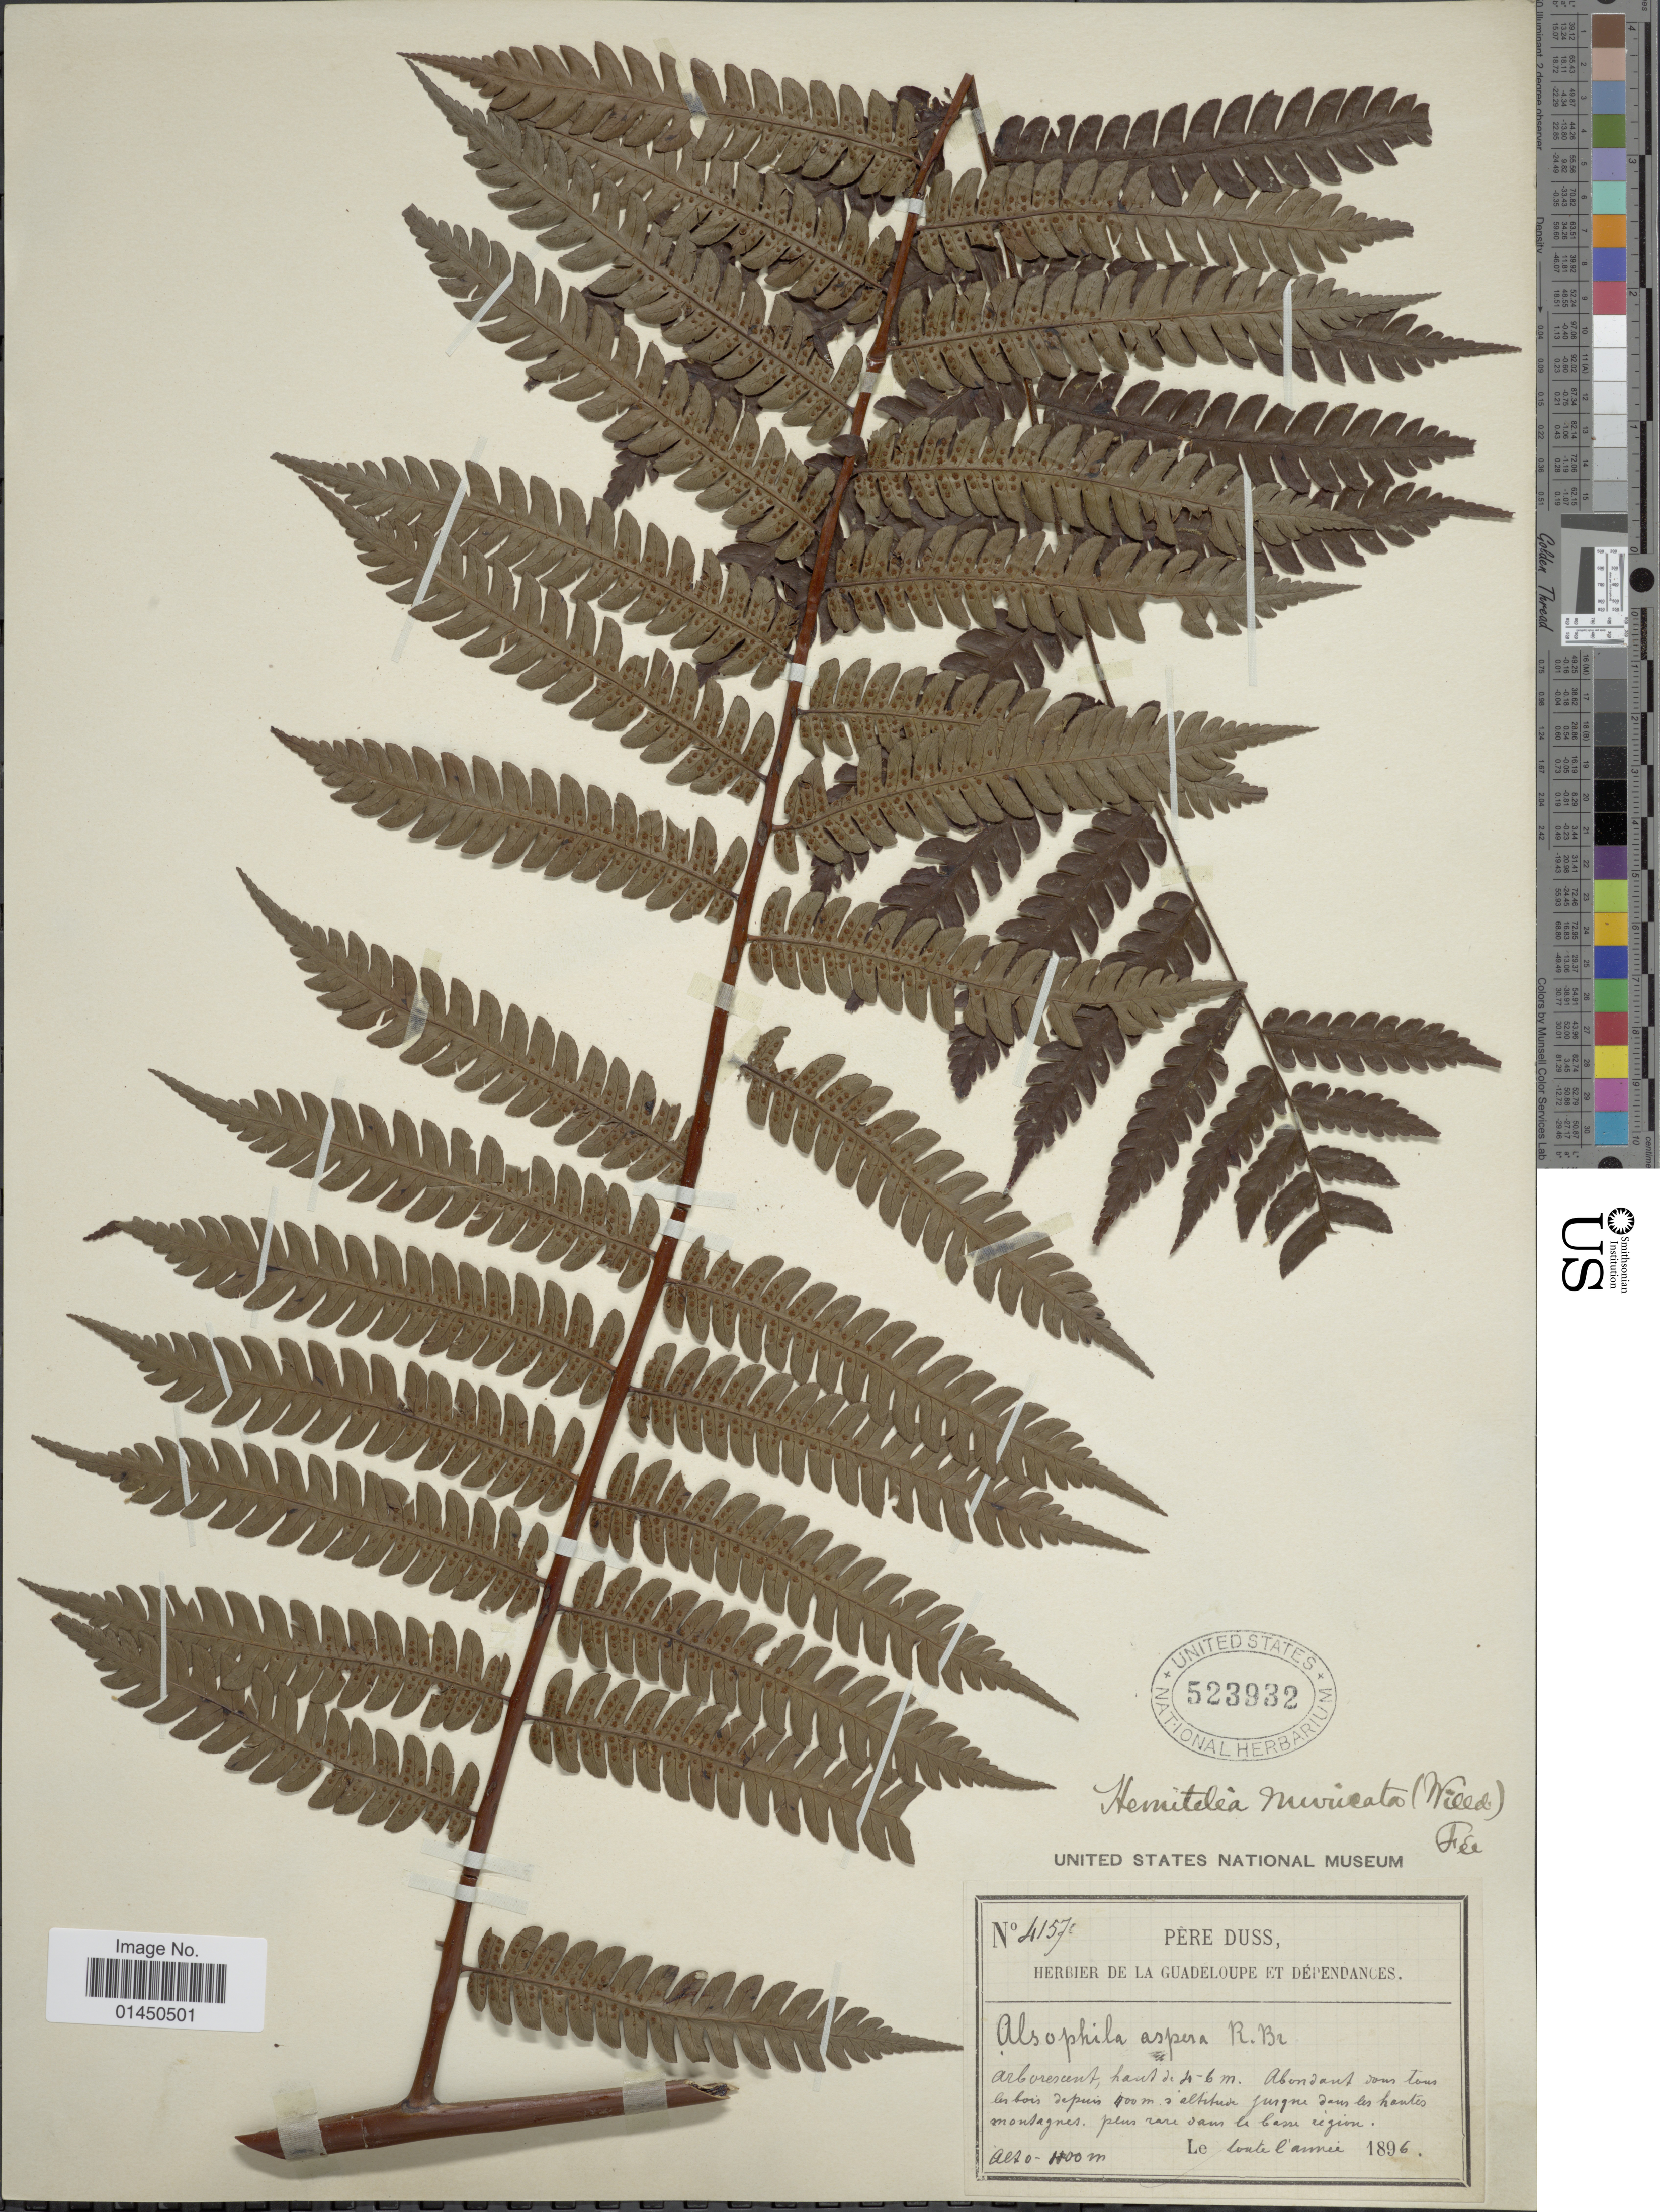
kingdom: Plantae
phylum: Tracheophyta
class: Polypodiopsida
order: Cyatheales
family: Cyatheaceae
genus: Cyathea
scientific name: Cyathea muricata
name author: (Willd.) Fée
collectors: Père Duss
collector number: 4157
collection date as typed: conte l'armie 1896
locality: Abondant dous tons les bois depuis, Jurque dans les hautes montagnes plus rare dans le basse region.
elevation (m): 400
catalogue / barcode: US 523932